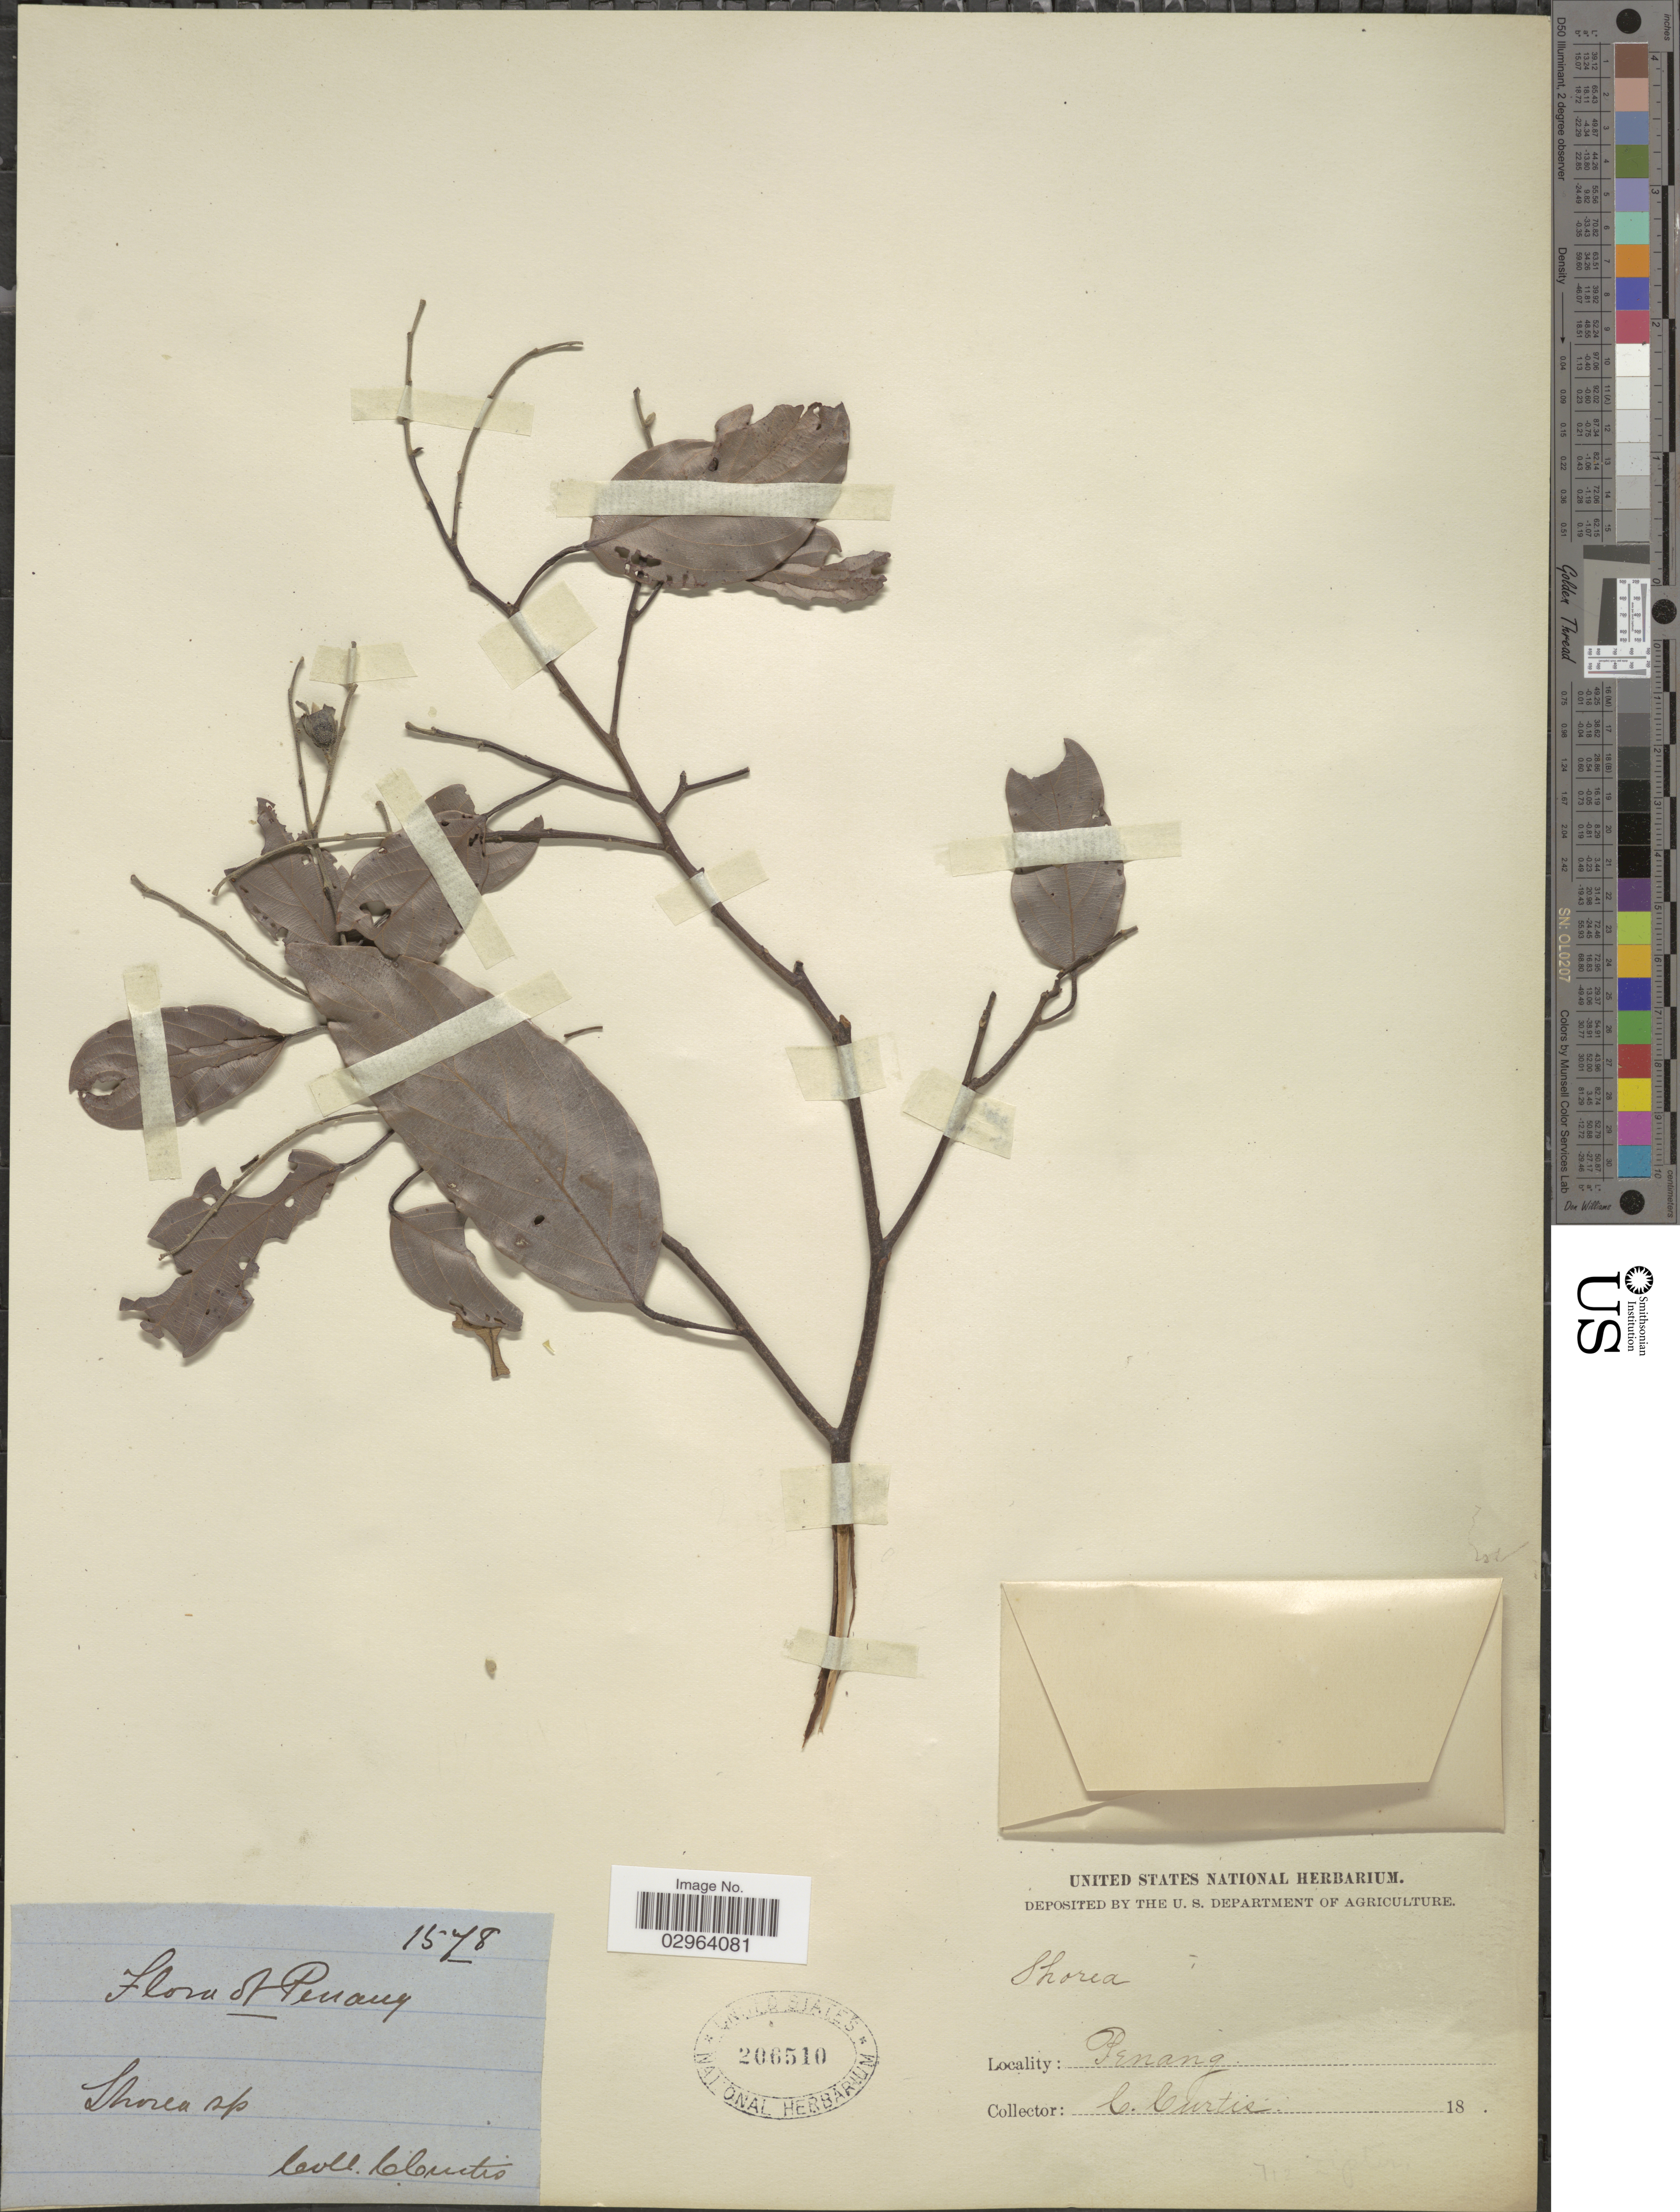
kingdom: Plantae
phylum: Tracheophyta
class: Magnoliopsida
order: Malvales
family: Dipterocarpaceae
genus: Shorea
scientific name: Shorea sp.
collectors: C. Curtis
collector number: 1578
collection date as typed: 18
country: Malaysia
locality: Penang.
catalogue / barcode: US 206510